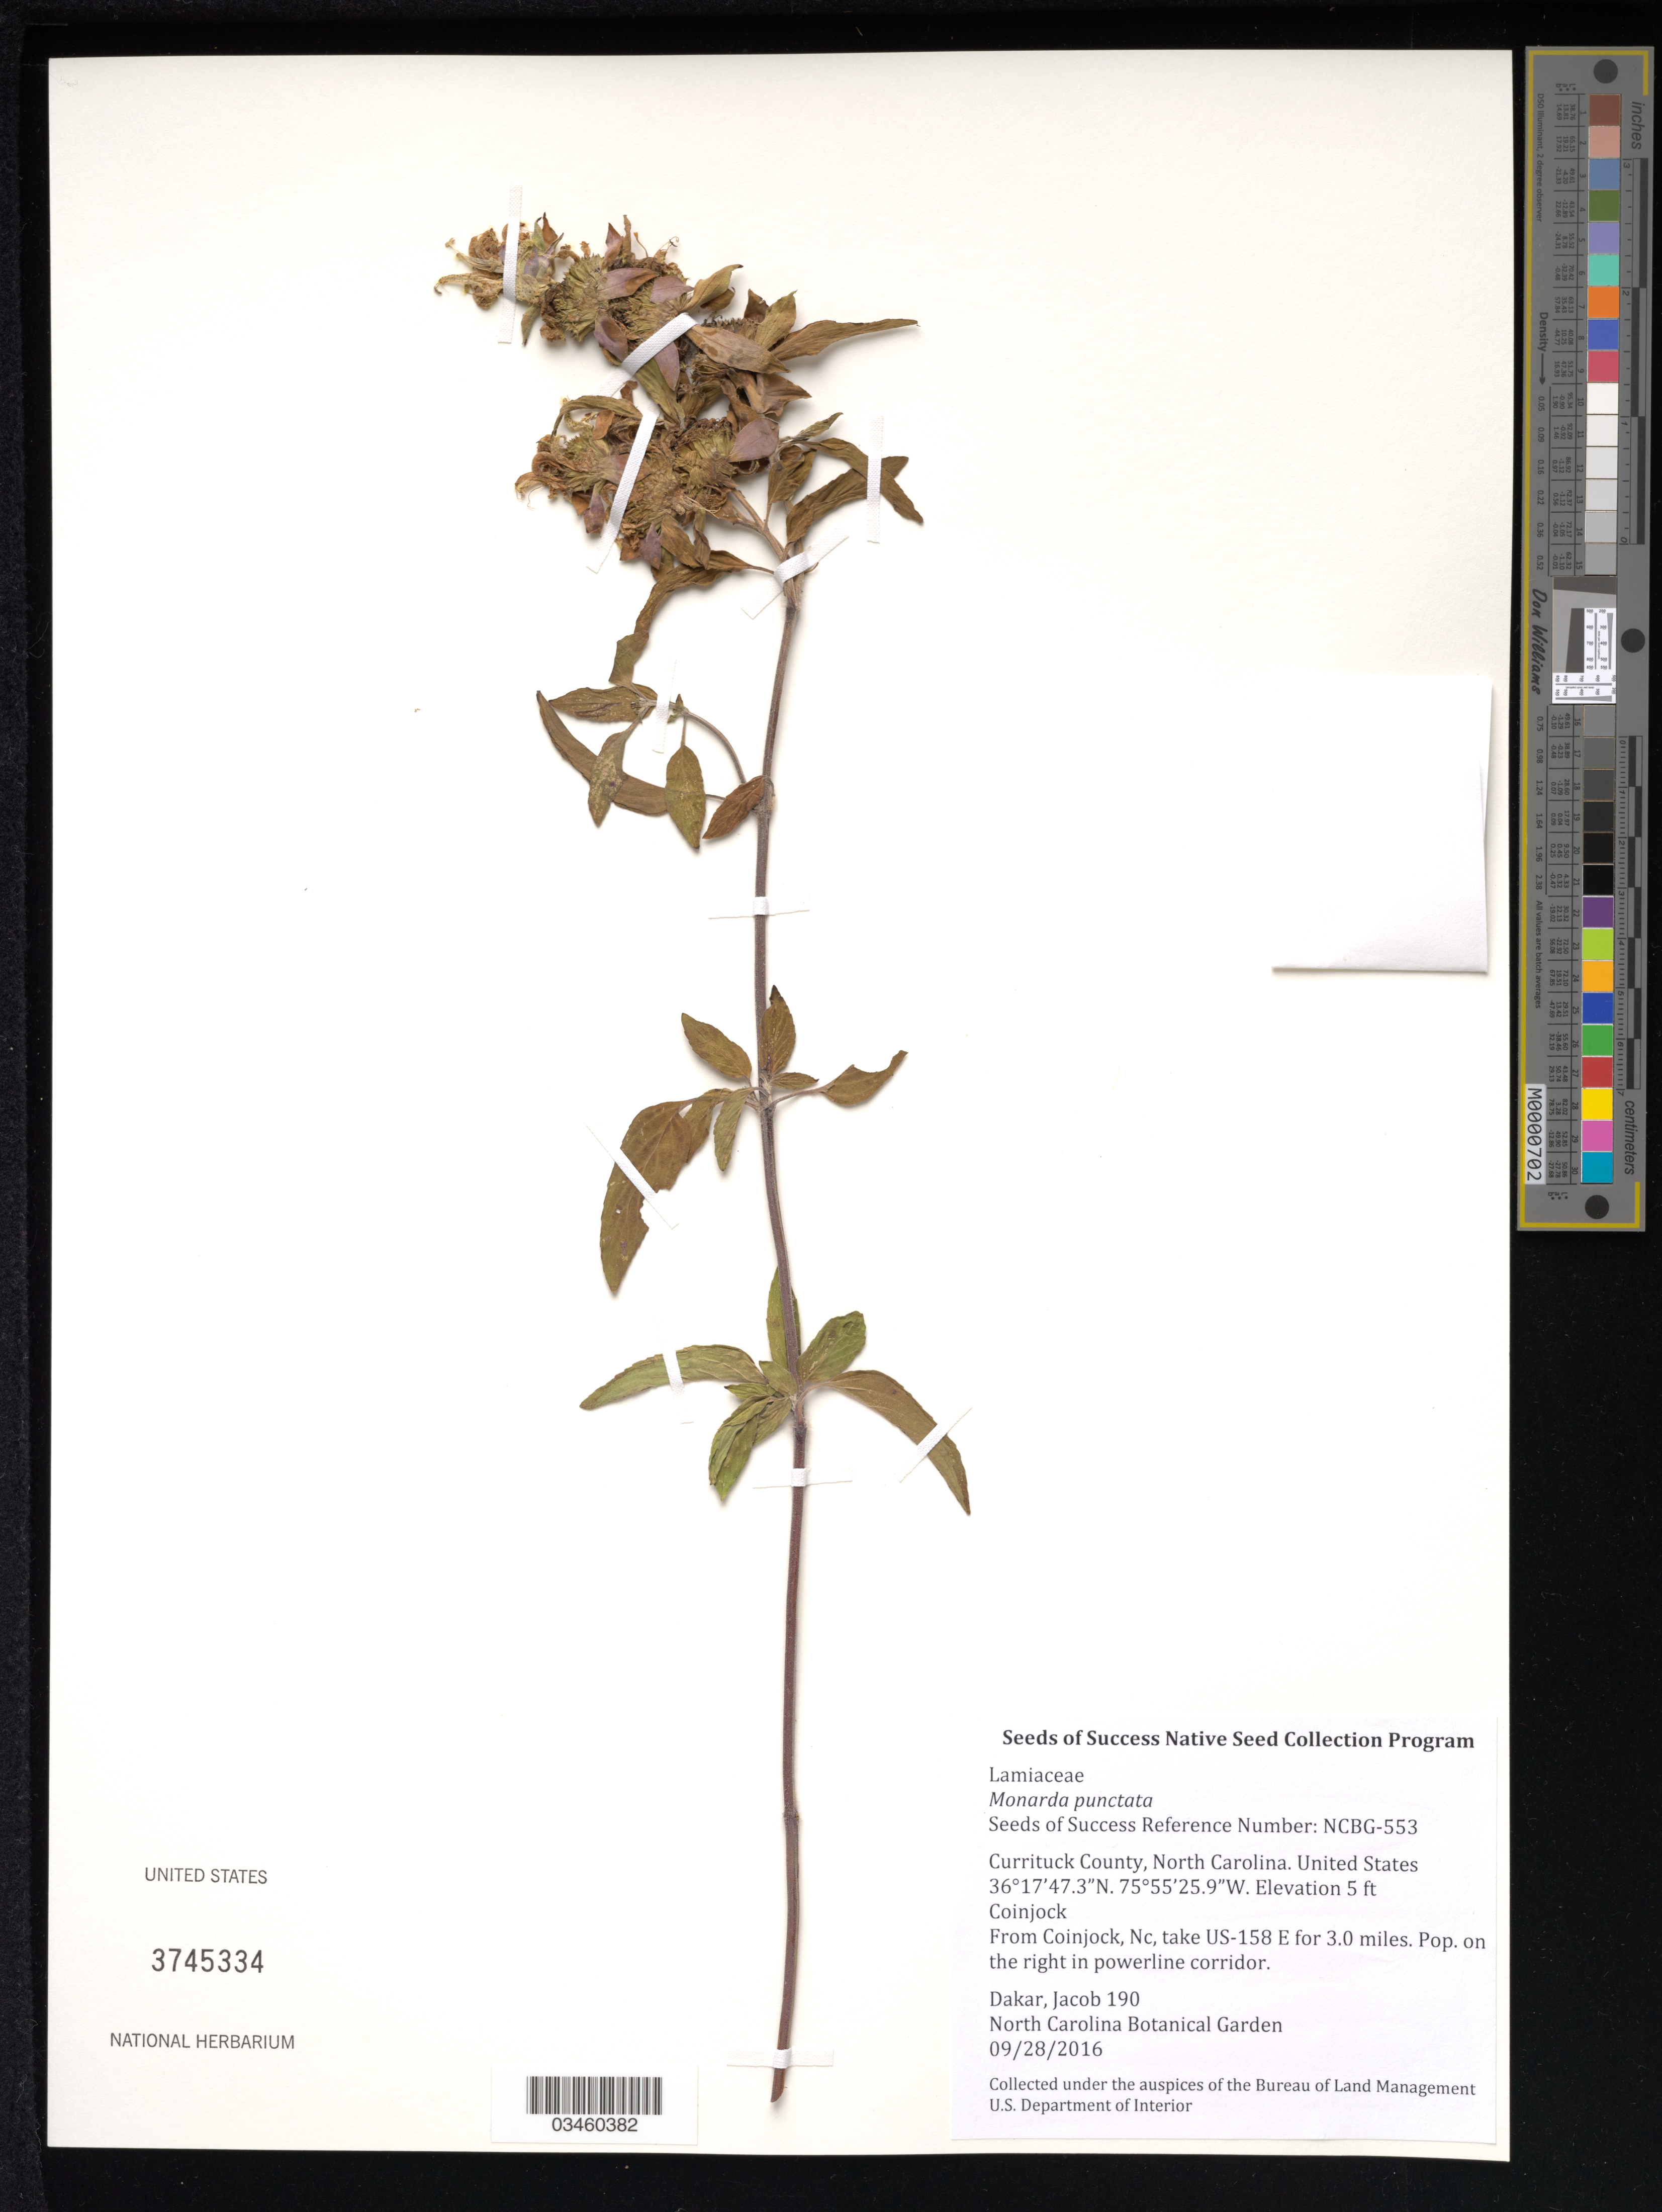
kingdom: Plantae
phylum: Tracheophyta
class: Magnoliopsida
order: Lamiales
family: Lamiaceae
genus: Monarda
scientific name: Monarda punctata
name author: L.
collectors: J. Dakar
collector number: NCBG-553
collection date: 2016-09-28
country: United States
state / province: North Carolina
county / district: Currituck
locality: Coinjock, NC, Old US-158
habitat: Roadside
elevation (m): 2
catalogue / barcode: US 3745334